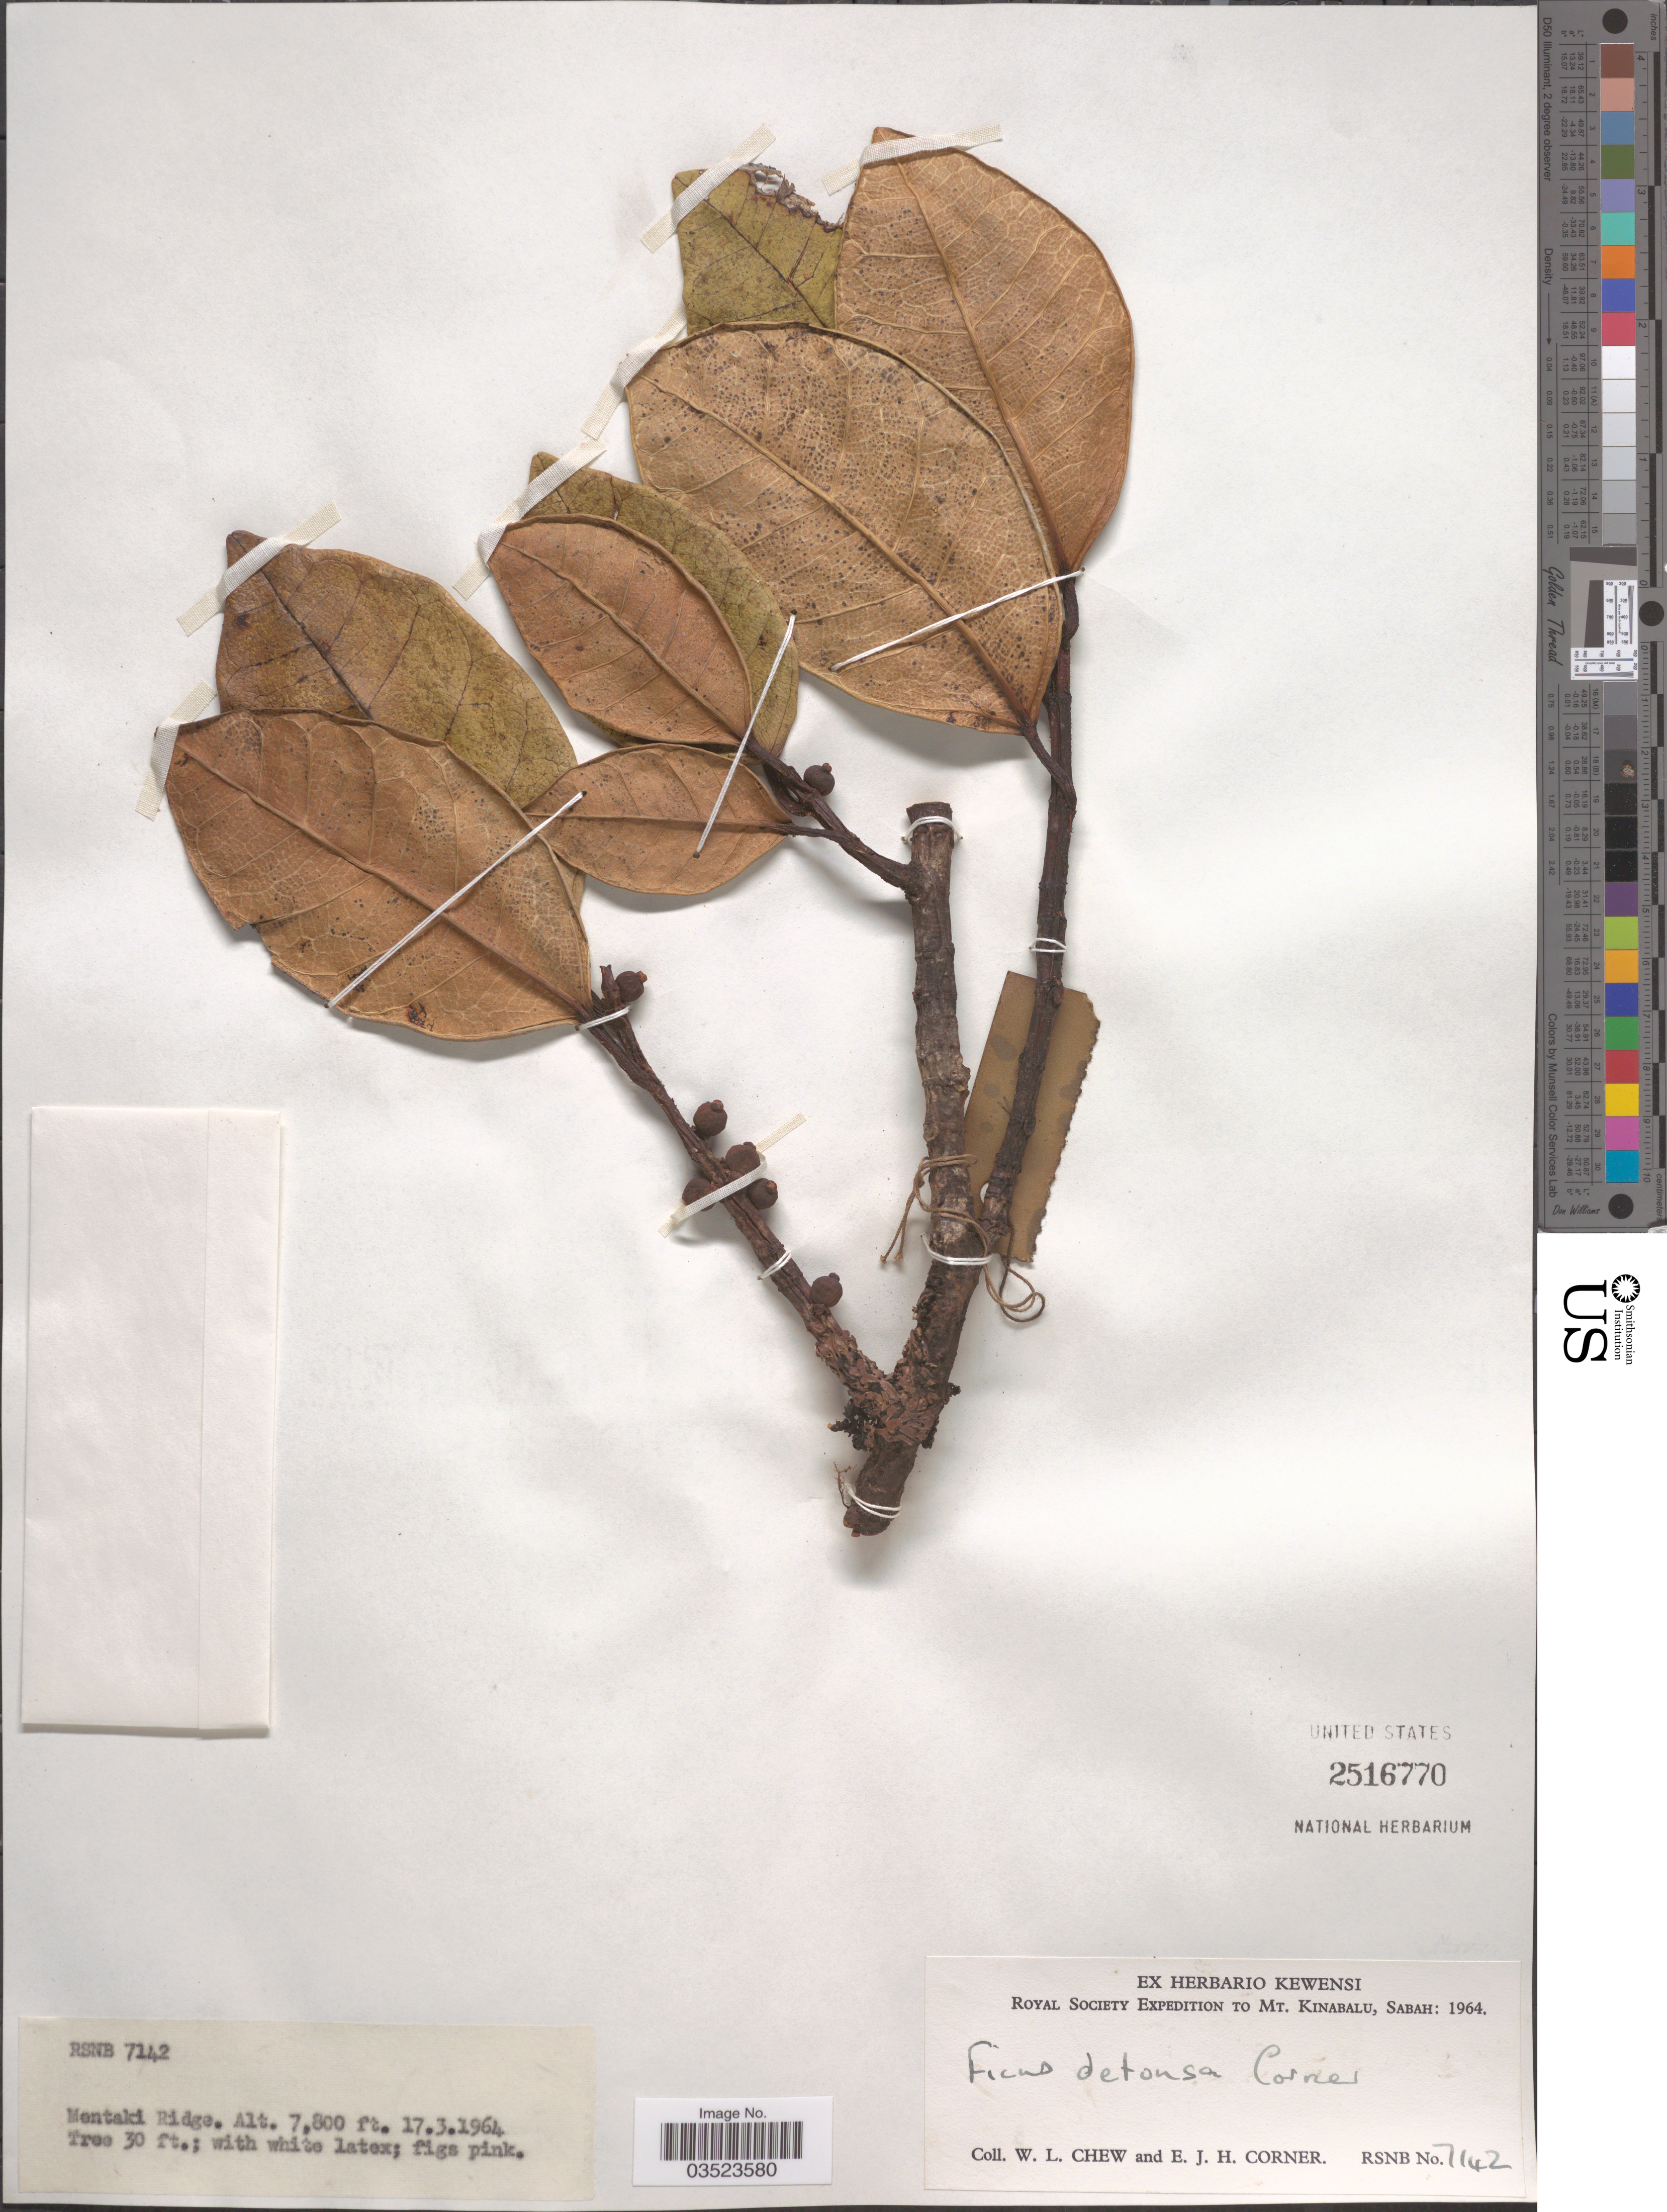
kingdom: Plantae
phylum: Tracheophyta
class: Magnoliopsida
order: Rosales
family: Moraceae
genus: Ficus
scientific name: Ficus detonsa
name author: Corner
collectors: W. Chew & E. Corner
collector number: RSNB7142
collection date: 1964-03-17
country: Malaysia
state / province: Sabah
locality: Mt. Kinabalu. Mentaki Ridge.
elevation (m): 2377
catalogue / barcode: US 2516770